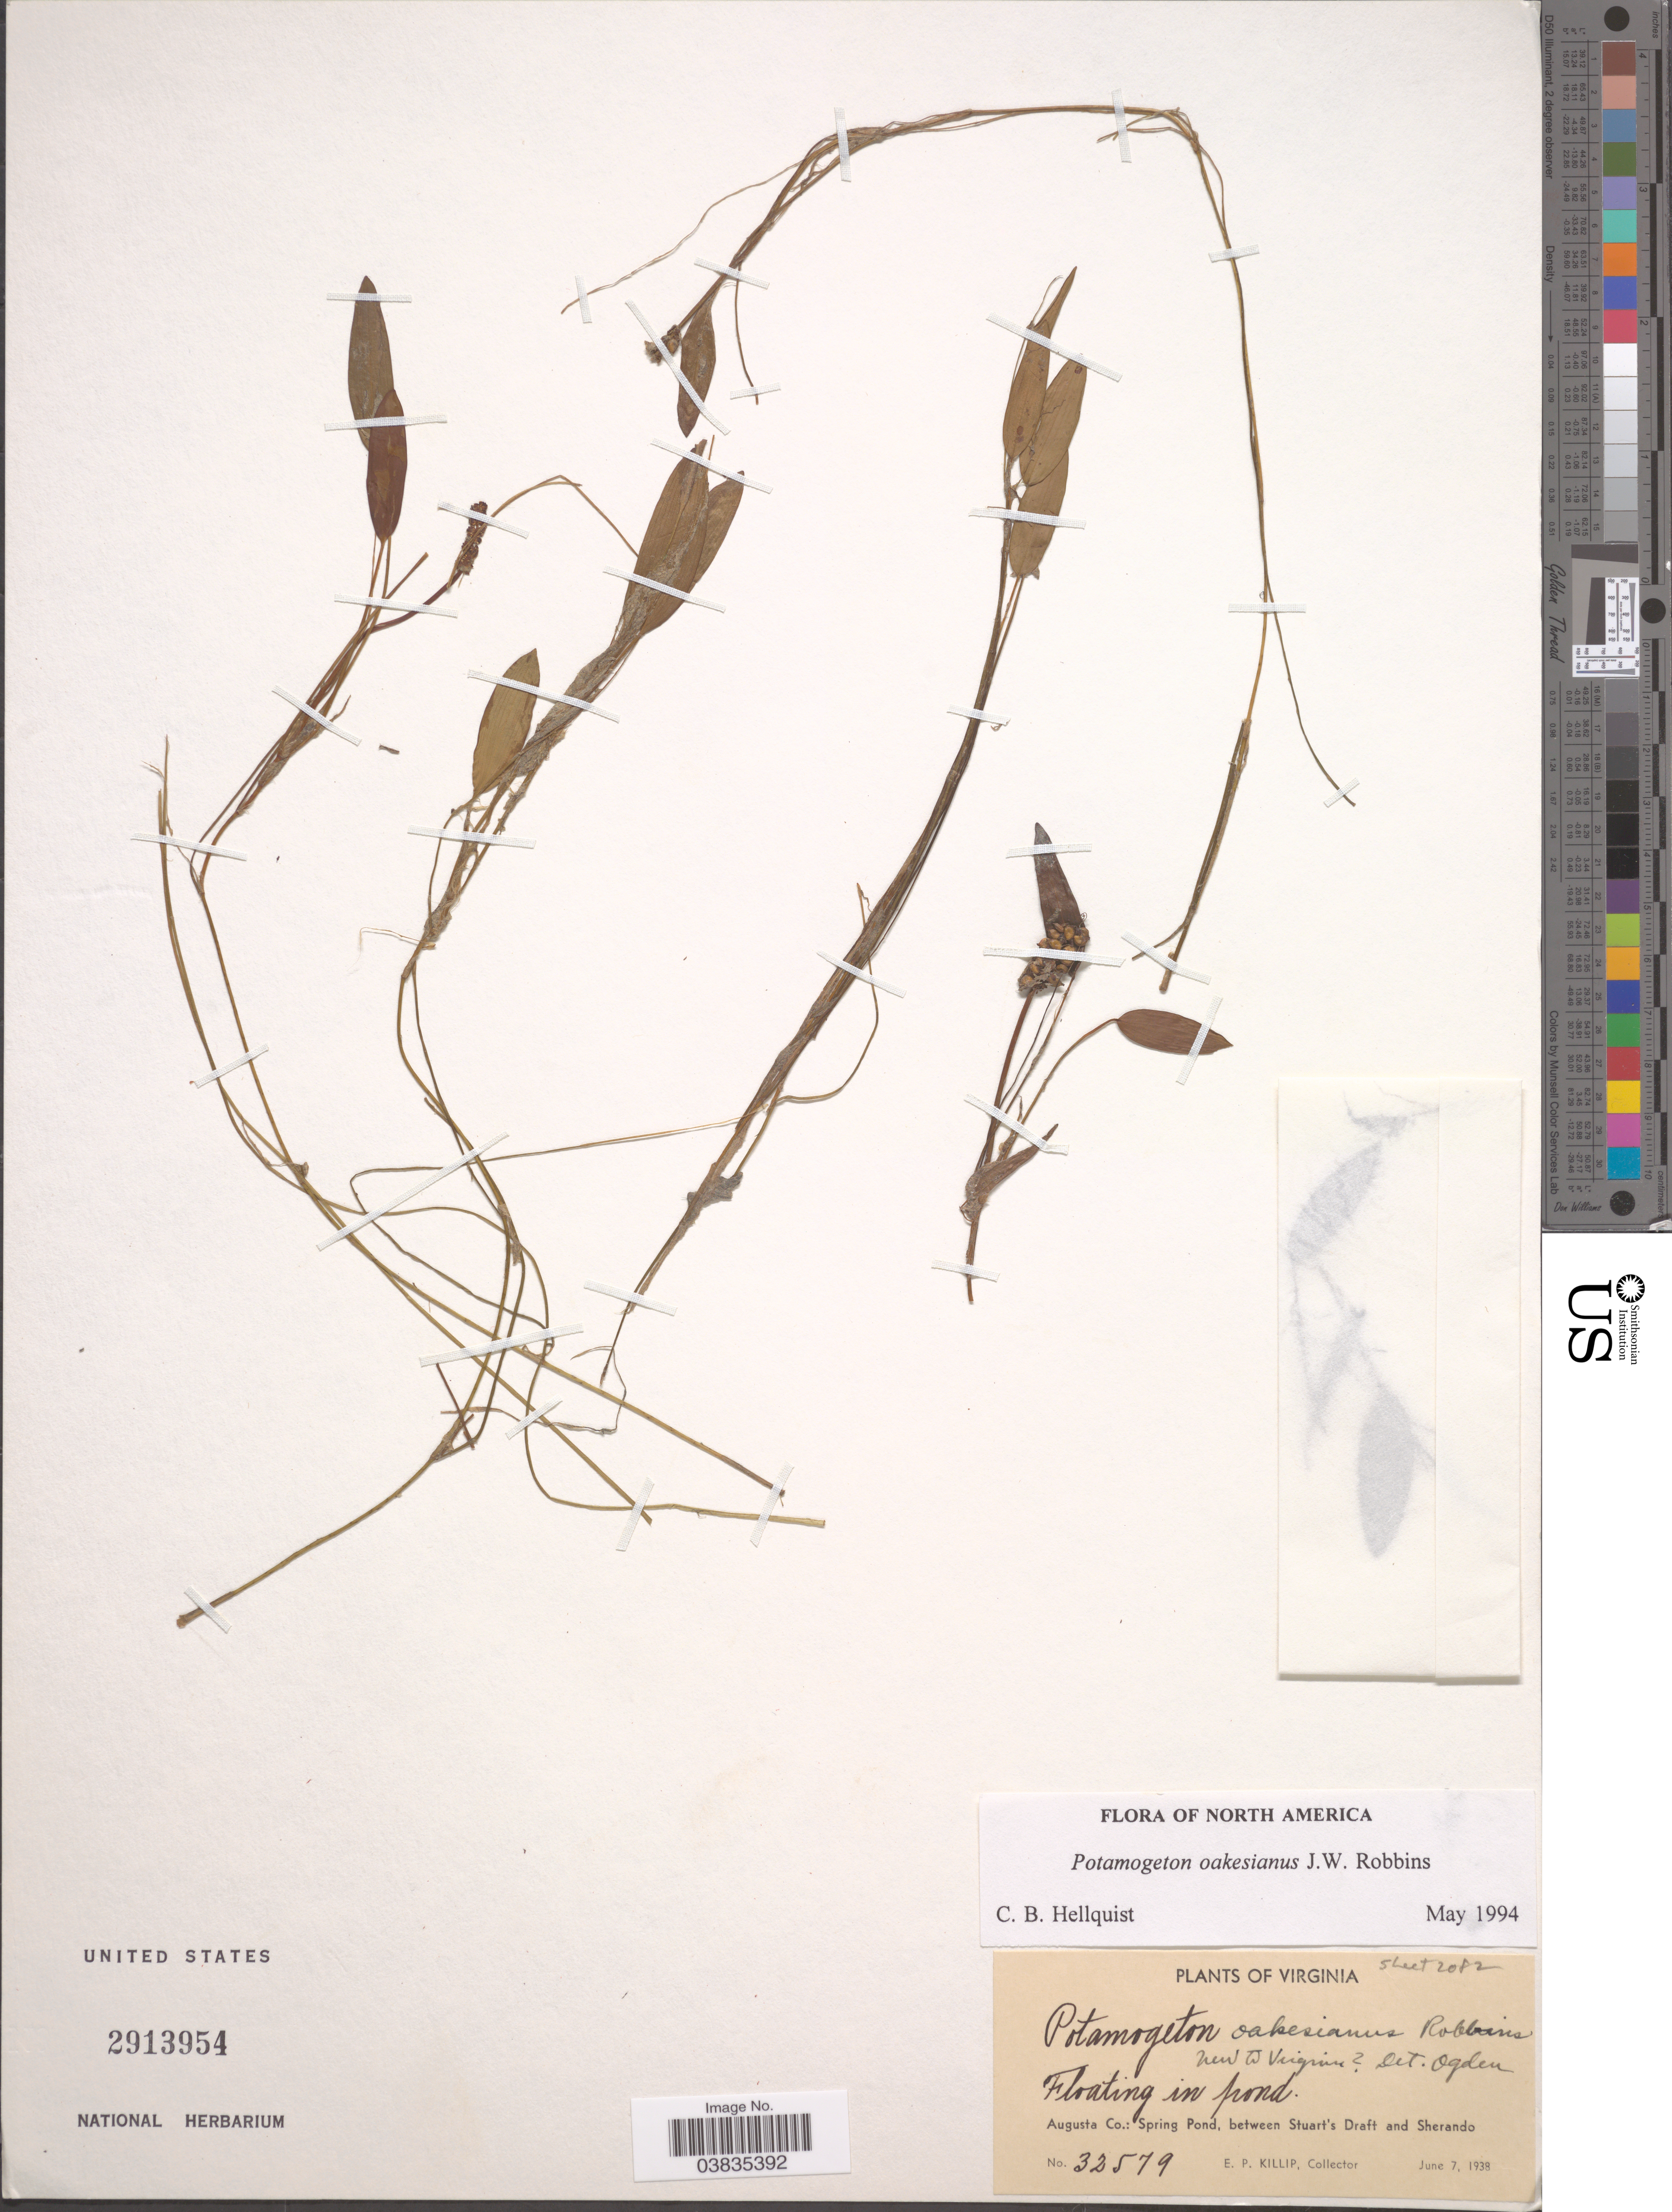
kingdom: Plantae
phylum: Tracheophyta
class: Liliopsida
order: Alismatales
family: Potamogetonaceae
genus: Potamogeton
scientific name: Potamogeton oakesianus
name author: J.W. Robbins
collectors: E. P. Killip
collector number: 32579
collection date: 1938-06-07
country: United States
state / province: Virginia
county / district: Augusta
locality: Augusta Co.: Spring Pond, between Stuart's Draft and Sherando.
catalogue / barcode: US 2913954